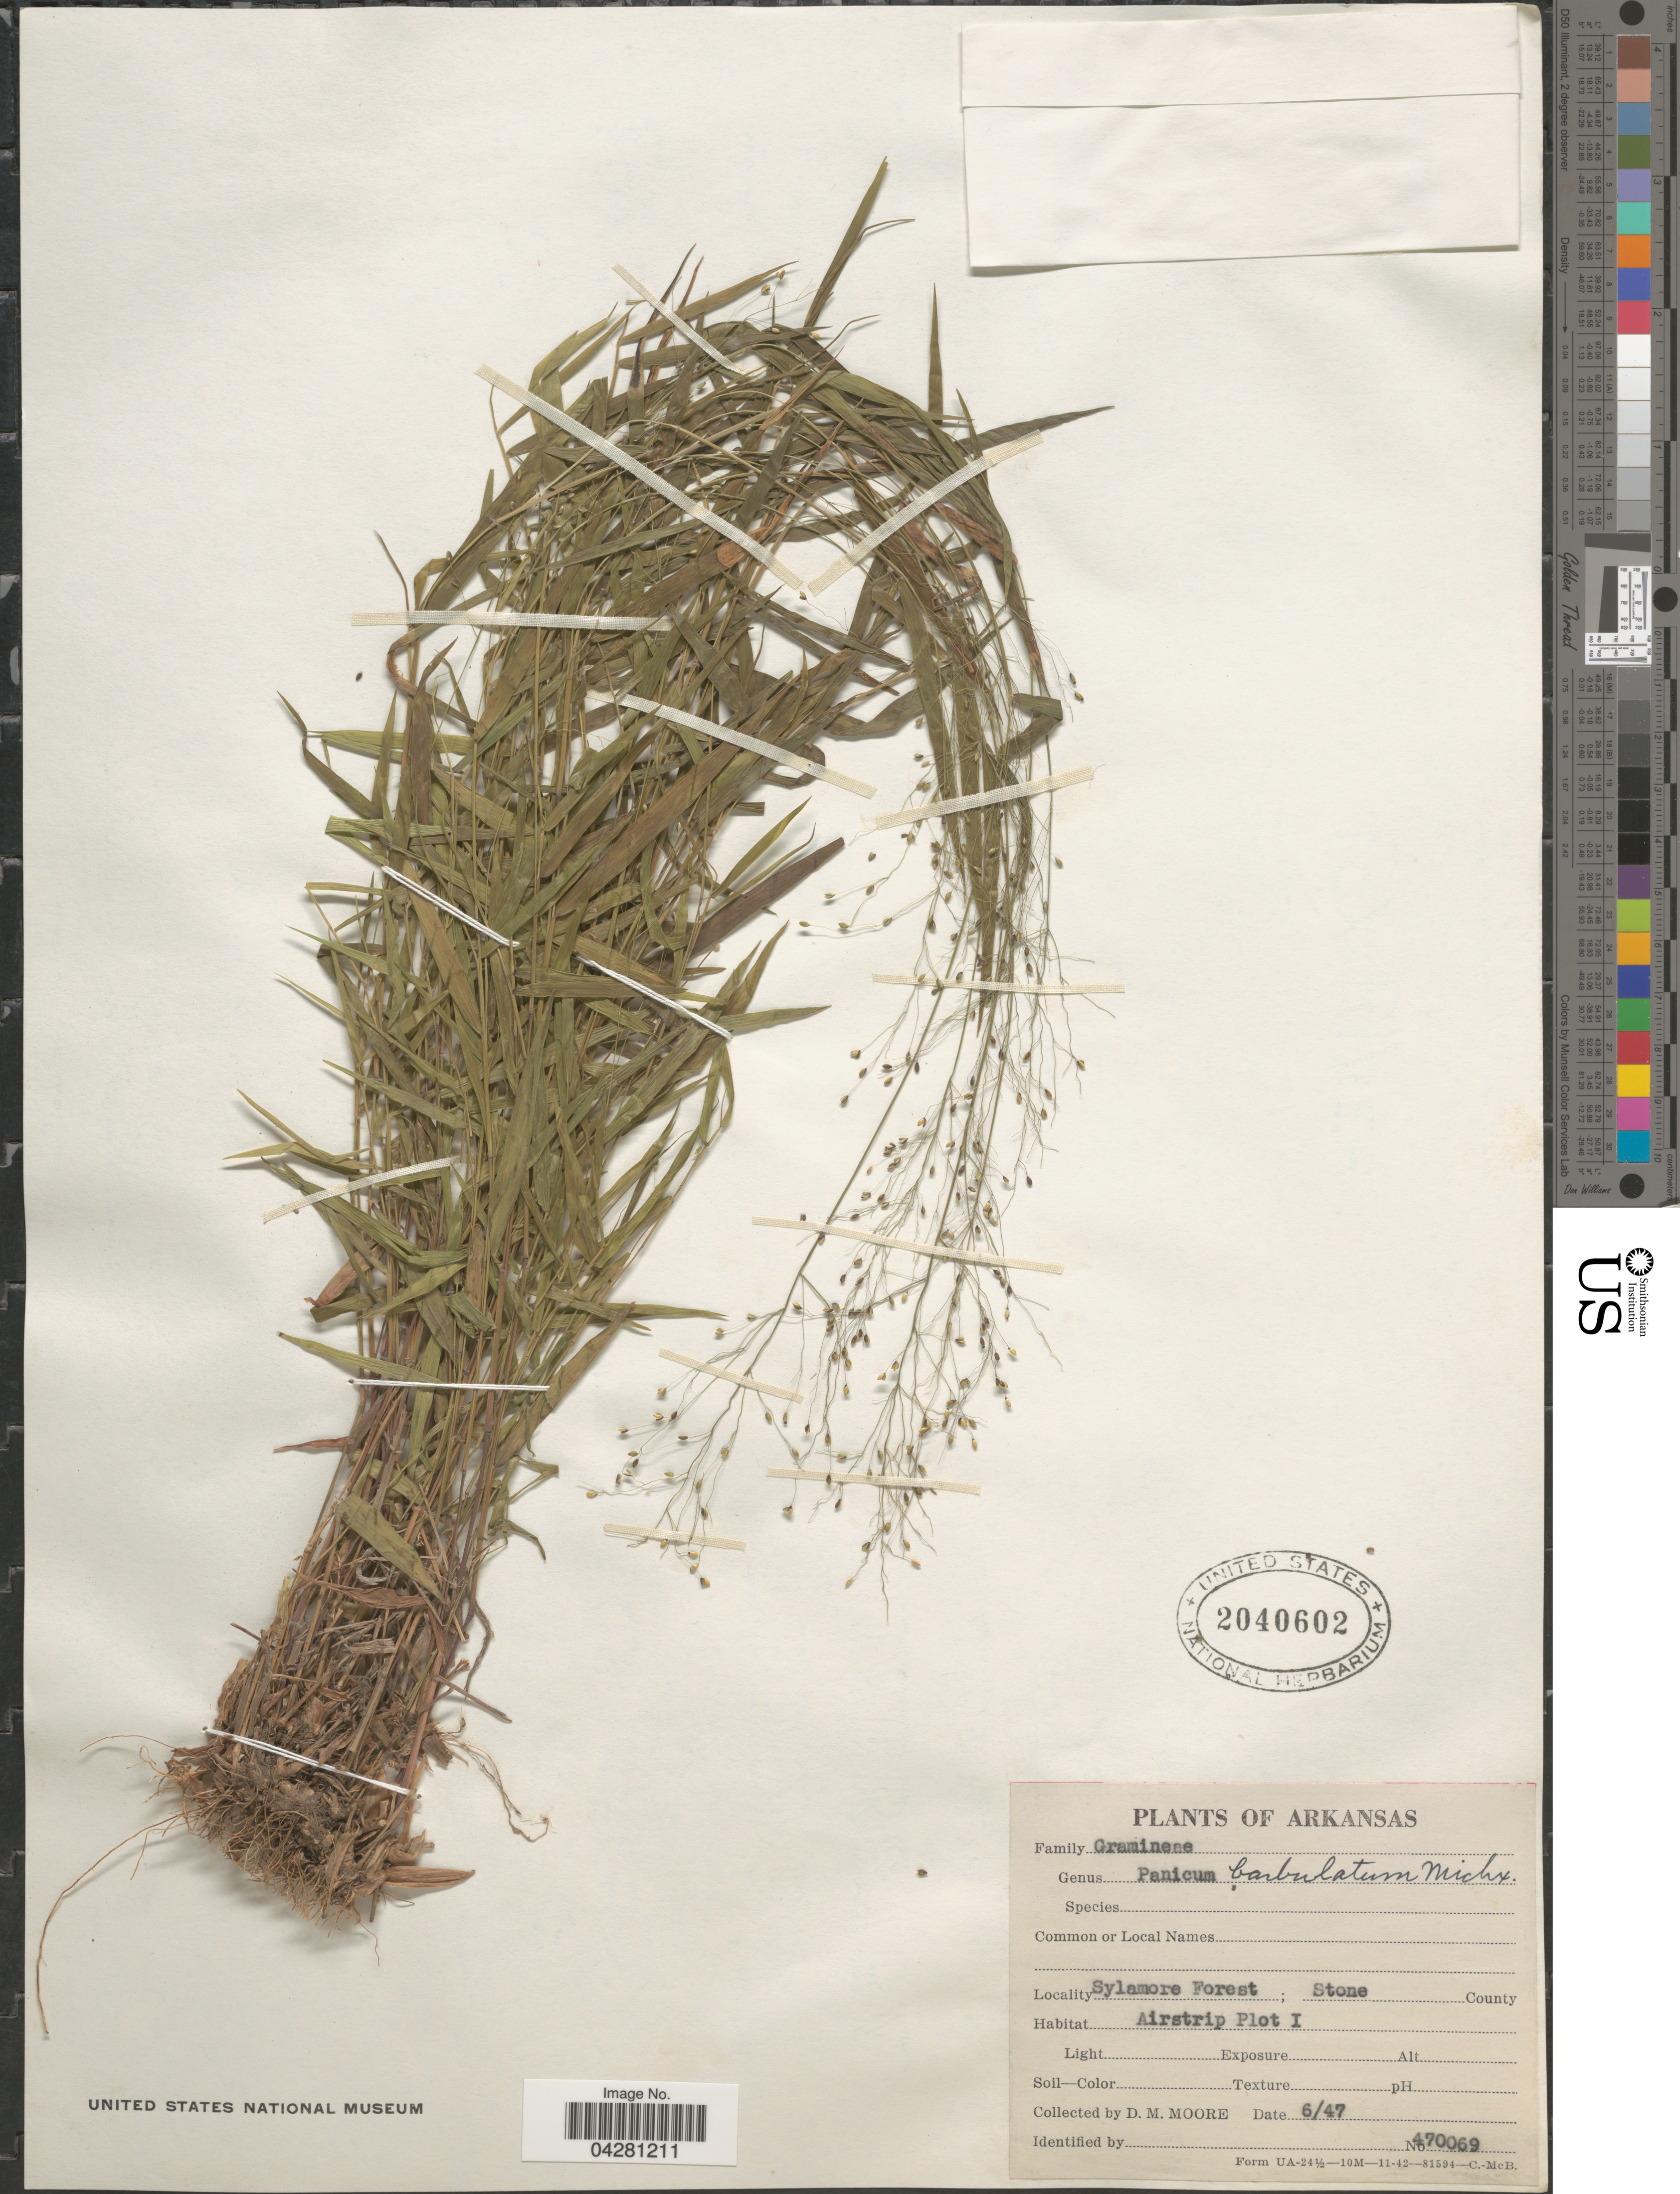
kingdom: Plantae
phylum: Tracheophyta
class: Liliopsida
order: Poales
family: Poaceae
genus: Dichanthelium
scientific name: Dichanthelium dichotomum var. dichotomum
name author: (L.) Gould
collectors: D. Moore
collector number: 470069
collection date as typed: Transcribed d/m/y: /6/47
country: United States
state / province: Arkansas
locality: Sylamore Forest; Stone County. Airstrip Plot I.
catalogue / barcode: US 2040602